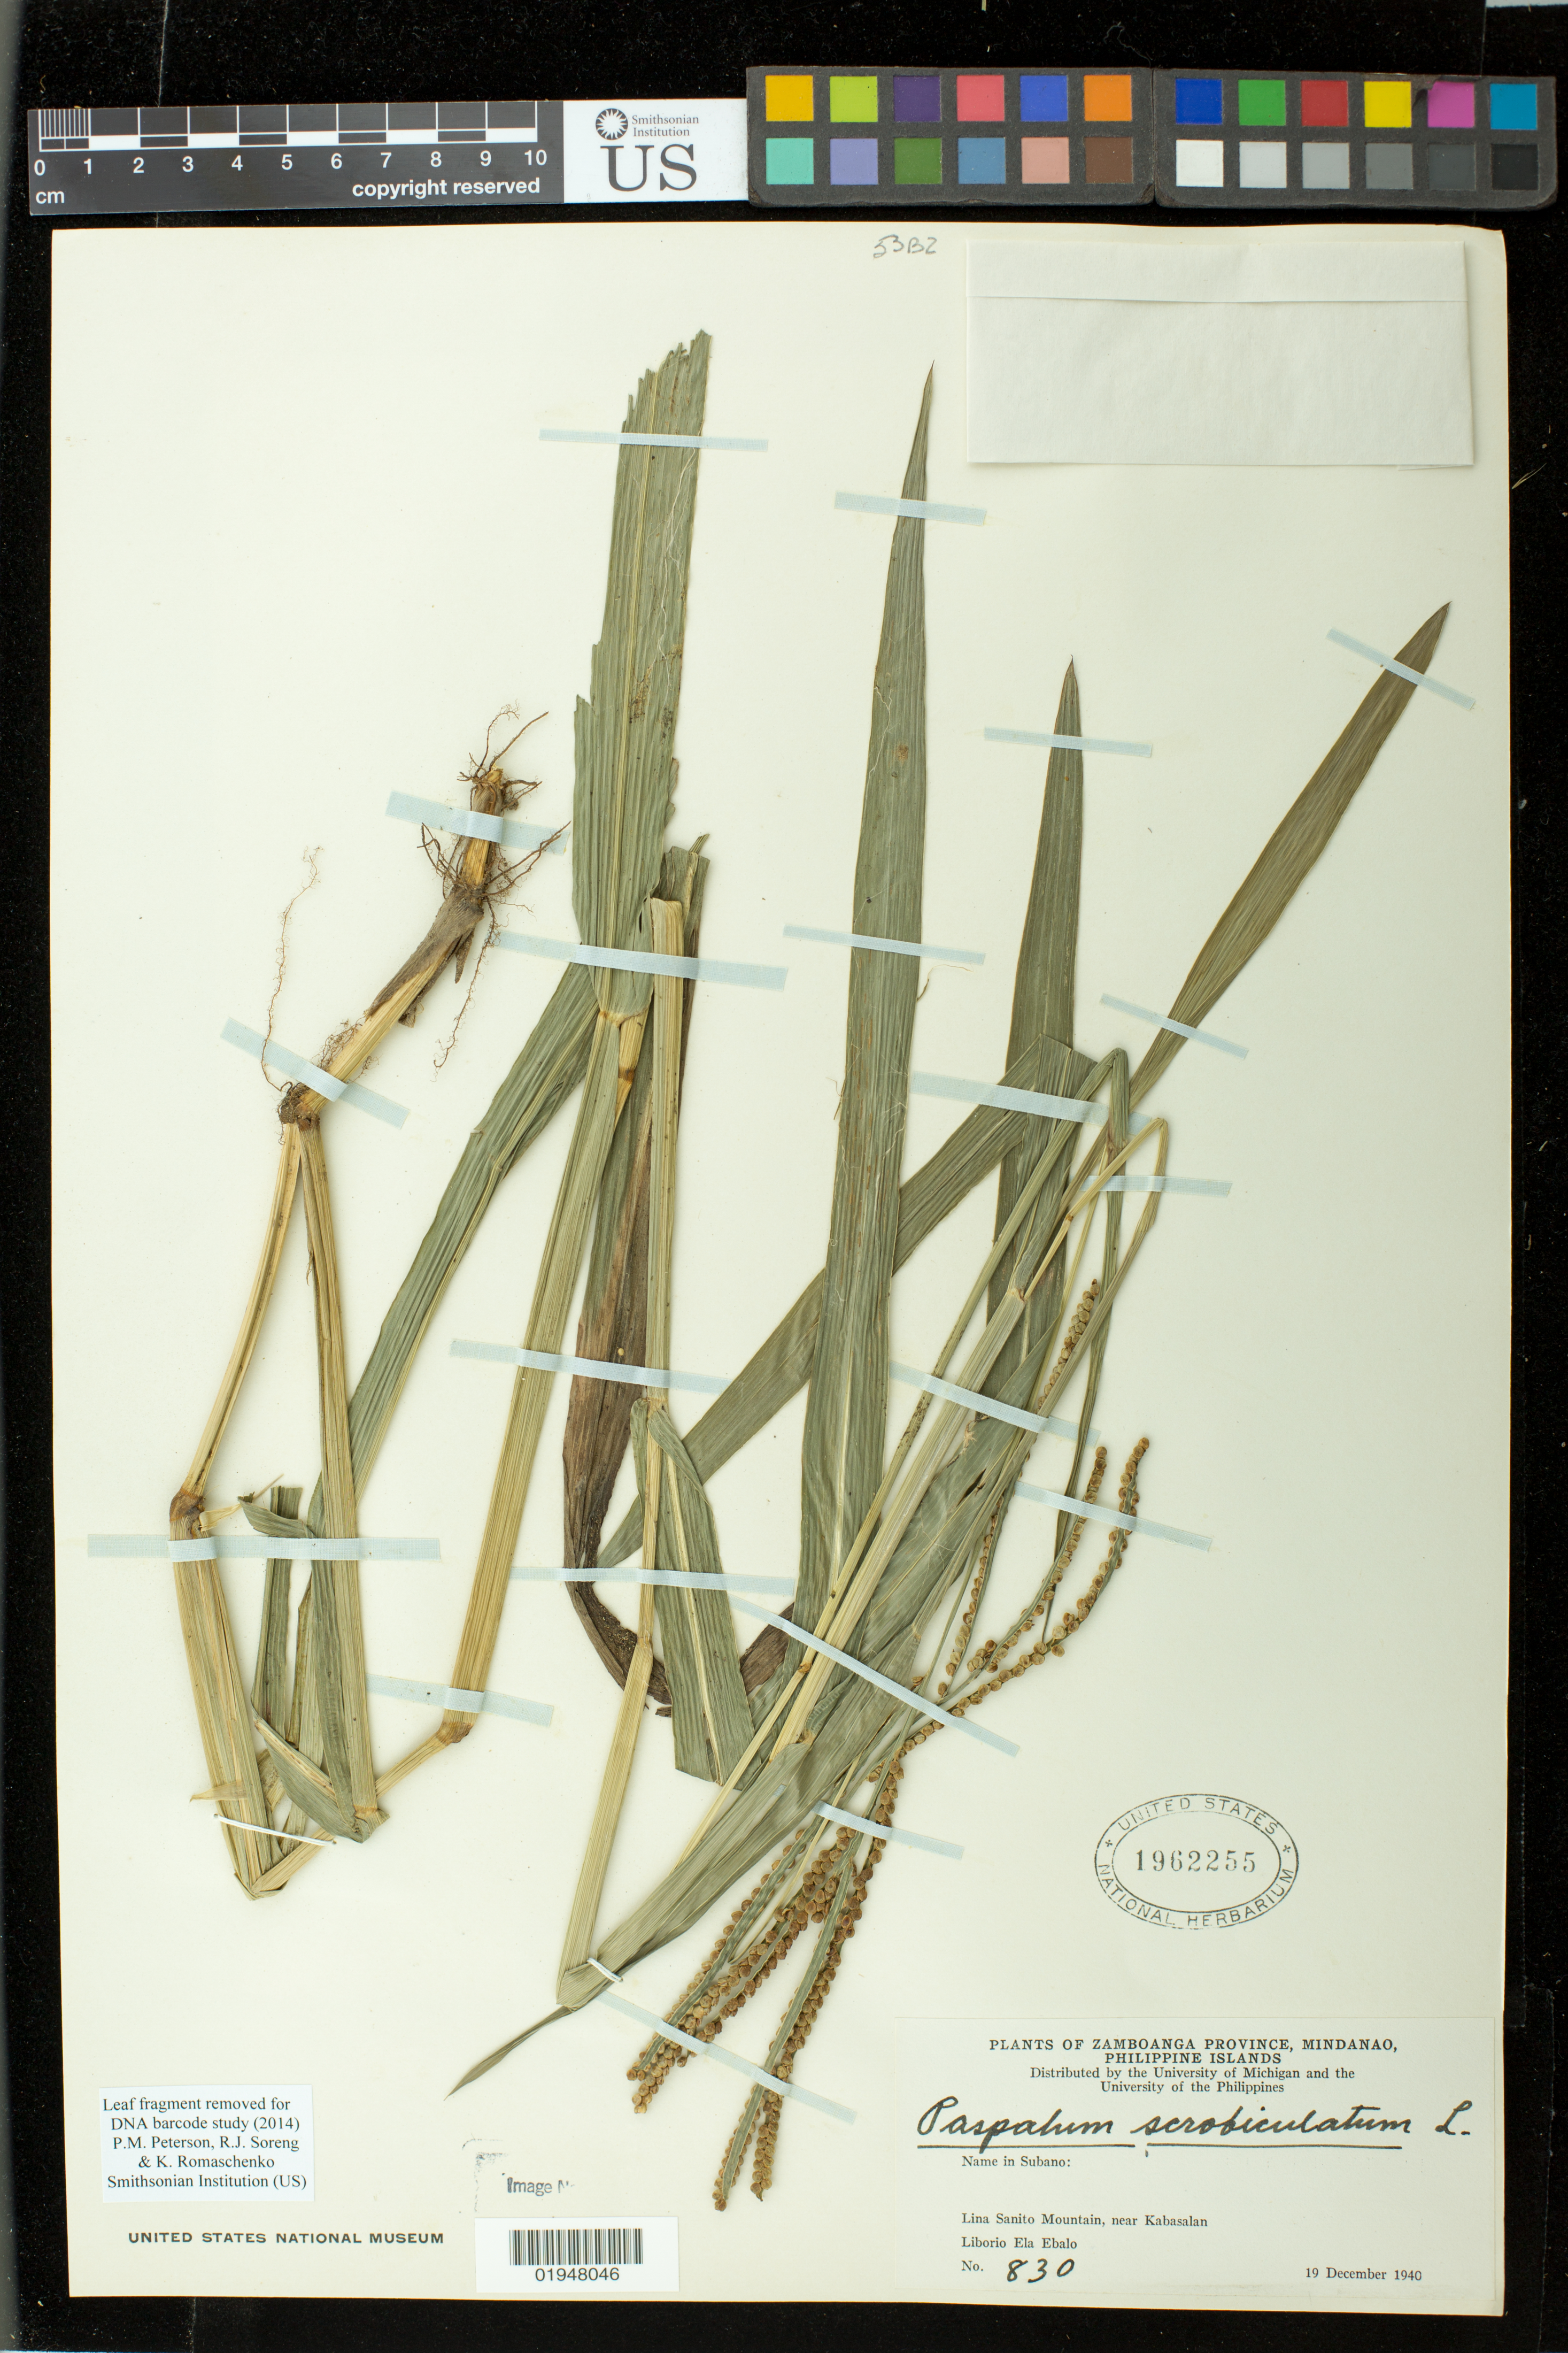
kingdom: Plantae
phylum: Tracheophyta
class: Liliopsida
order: Poales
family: Poaceae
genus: Paspalum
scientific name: Paspalum scrobiculatum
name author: L.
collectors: L. Ebalo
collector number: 830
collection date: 1940-12-19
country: Philippines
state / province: Zamboanga Peninsula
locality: Mindanao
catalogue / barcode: US 1962255